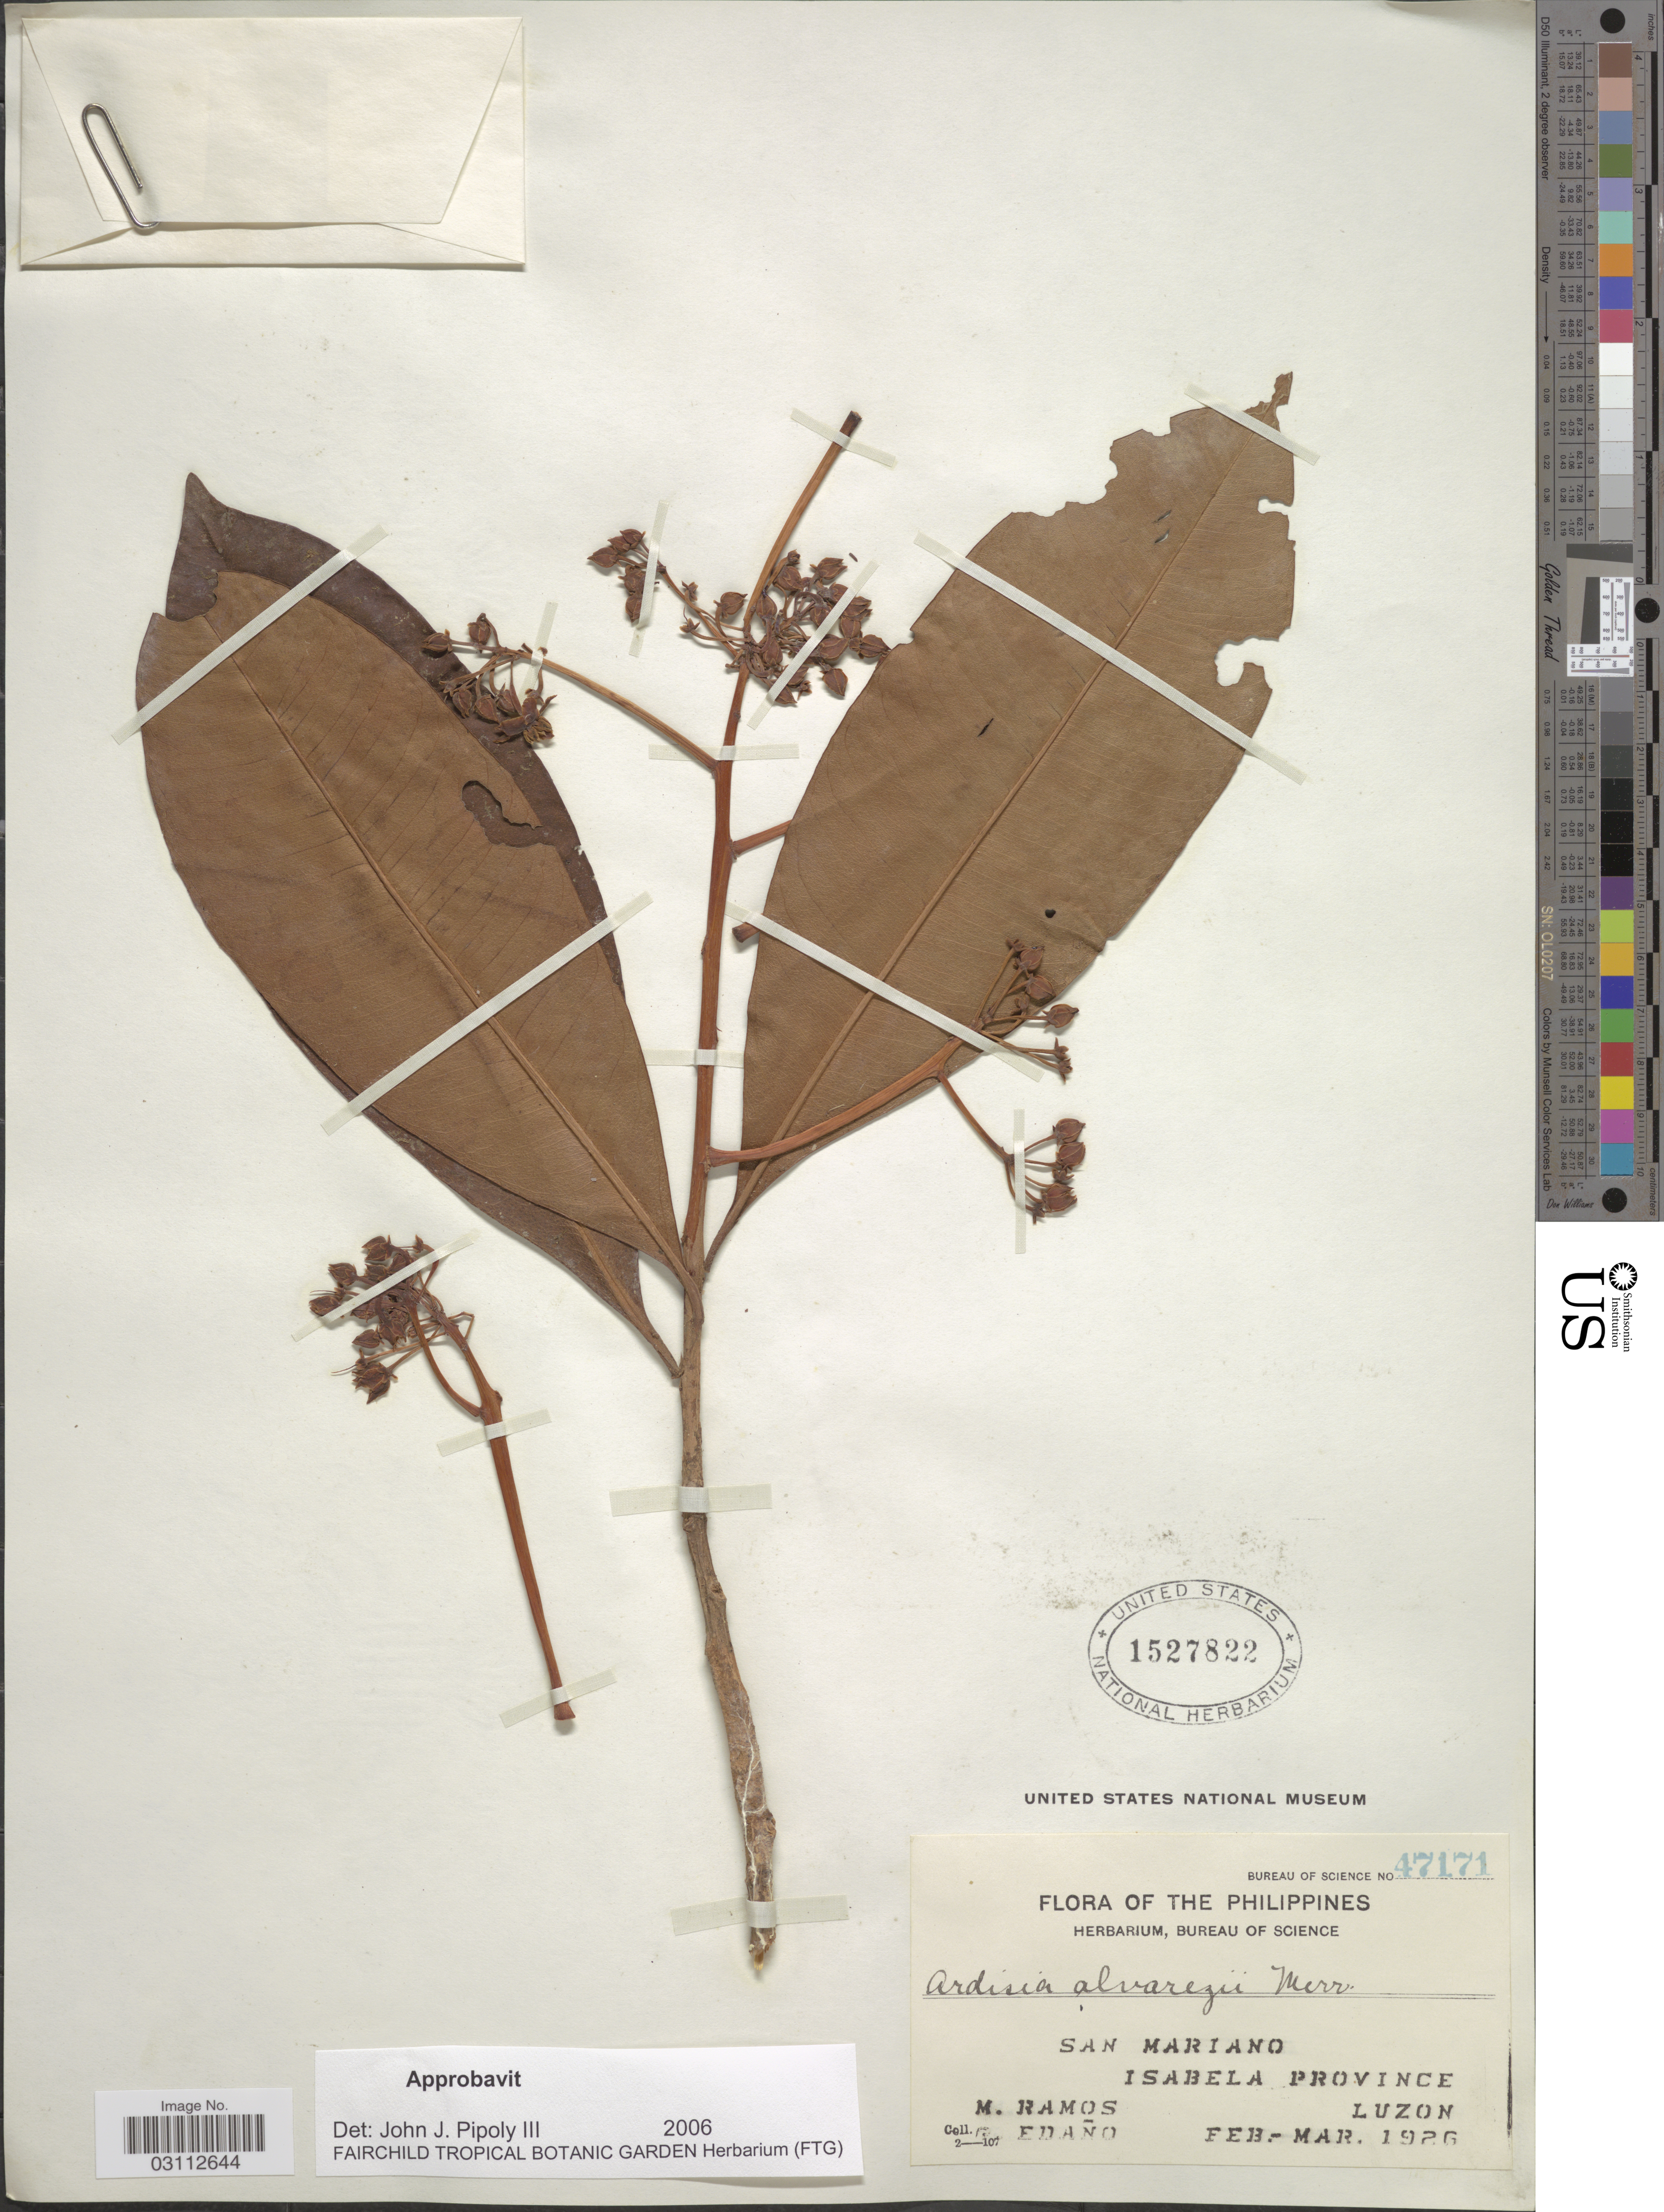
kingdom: Plantae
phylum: Tracheophyta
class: Magnoliopsida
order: Ericales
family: Primulaceae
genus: Ardisia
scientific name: Ardisia alverezii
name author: Merr.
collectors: M. Ramos & G. Edaño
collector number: Bureau of science 47171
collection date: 1926-02/1926-03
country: Philippines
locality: San Mariano, Isabela Province, Luzon.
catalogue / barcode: US 1527822